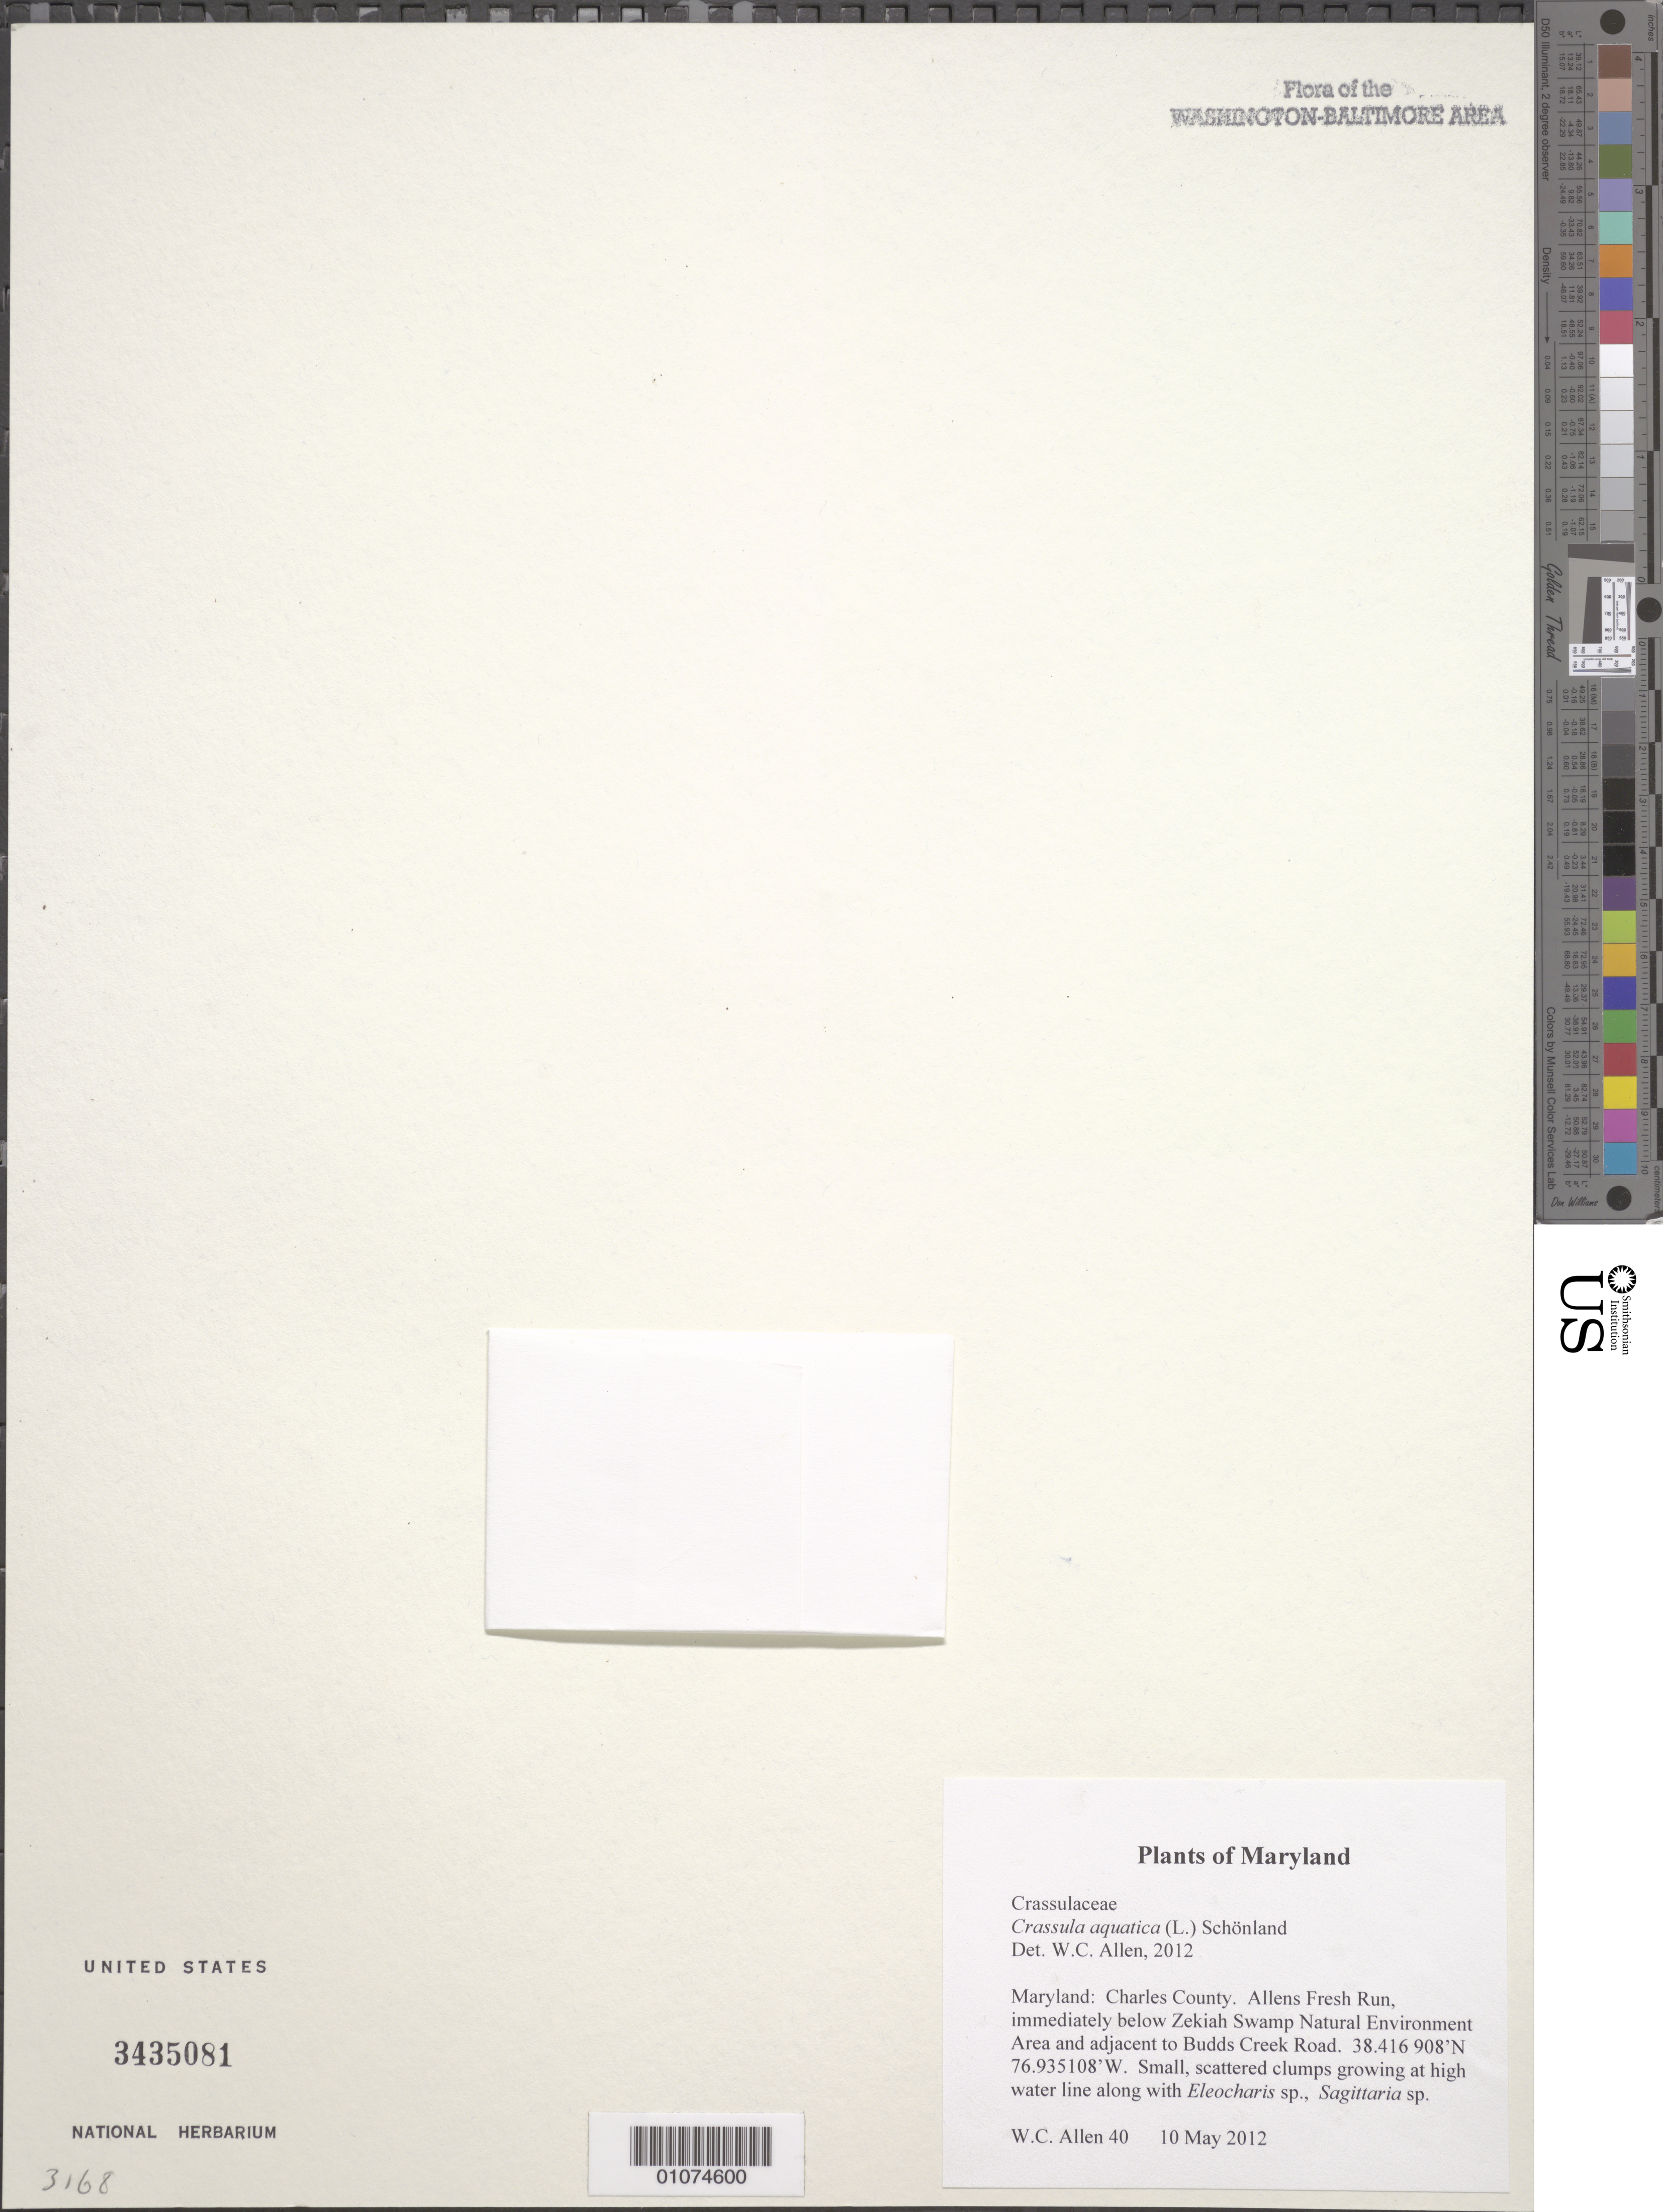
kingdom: Plantae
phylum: Tracheophyta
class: Magnoliopsida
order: Saxifragales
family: Crassulaceae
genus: Crassula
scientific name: Crassula aquatica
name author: (L.) Schönland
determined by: Allen, W. C., (UNITED STATES)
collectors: W. C. Allen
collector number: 40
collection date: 2012-05-10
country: United States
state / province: Maryland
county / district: Charles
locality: Allens Fresh Run, immediately below Zekiah Swamp Natural Environment Area and adjacent to Budds Creek Road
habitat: Along with Eleocharis sp., Sagittaria sp.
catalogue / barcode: US 3435081